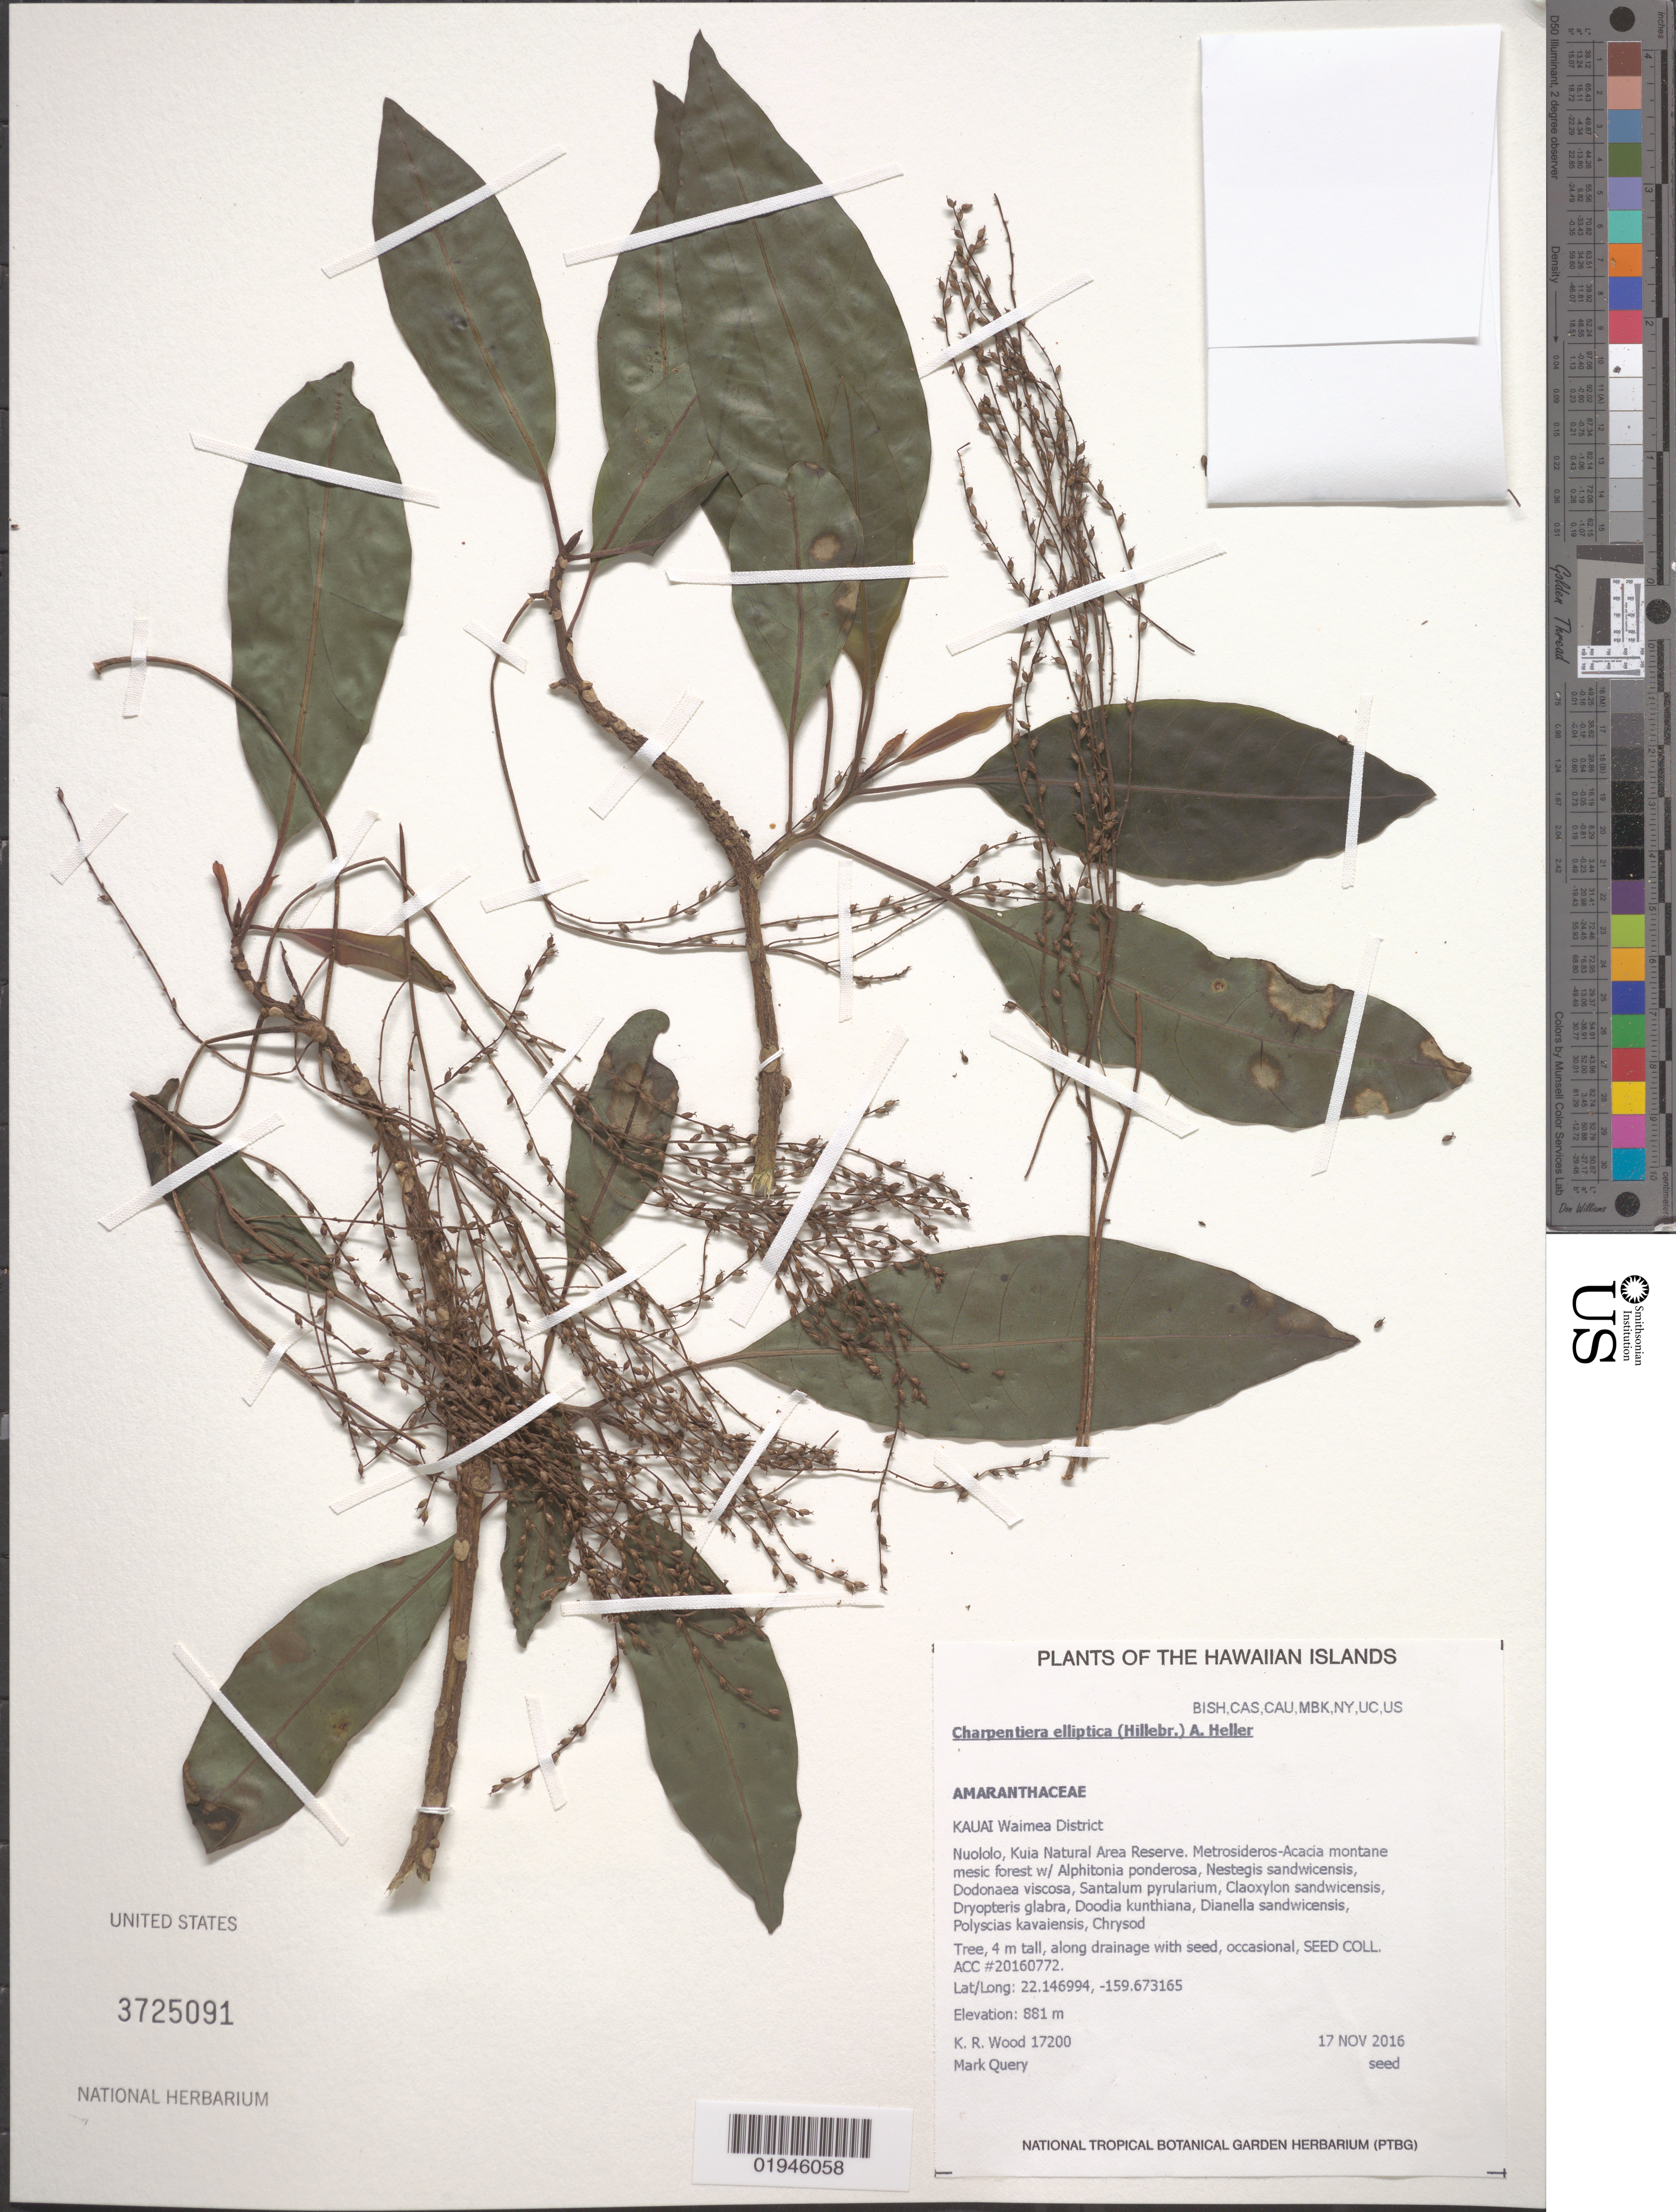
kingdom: Plantae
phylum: Tracheophyta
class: Magnoliopsida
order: Caryophyllales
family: Amaranthaceae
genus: Charpentiera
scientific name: Charpentiera elliptica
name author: (Hillebr.) A. Heller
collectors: K. R. Wood & M. Query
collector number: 17200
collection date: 2016-11-17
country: United States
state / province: Hawaii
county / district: Kauai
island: Kaua'i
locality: Waimea District, Nuololol, Kuia Natural Area Reserve.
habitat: Montane mesic forest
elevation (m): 881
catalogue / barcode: US 3725091